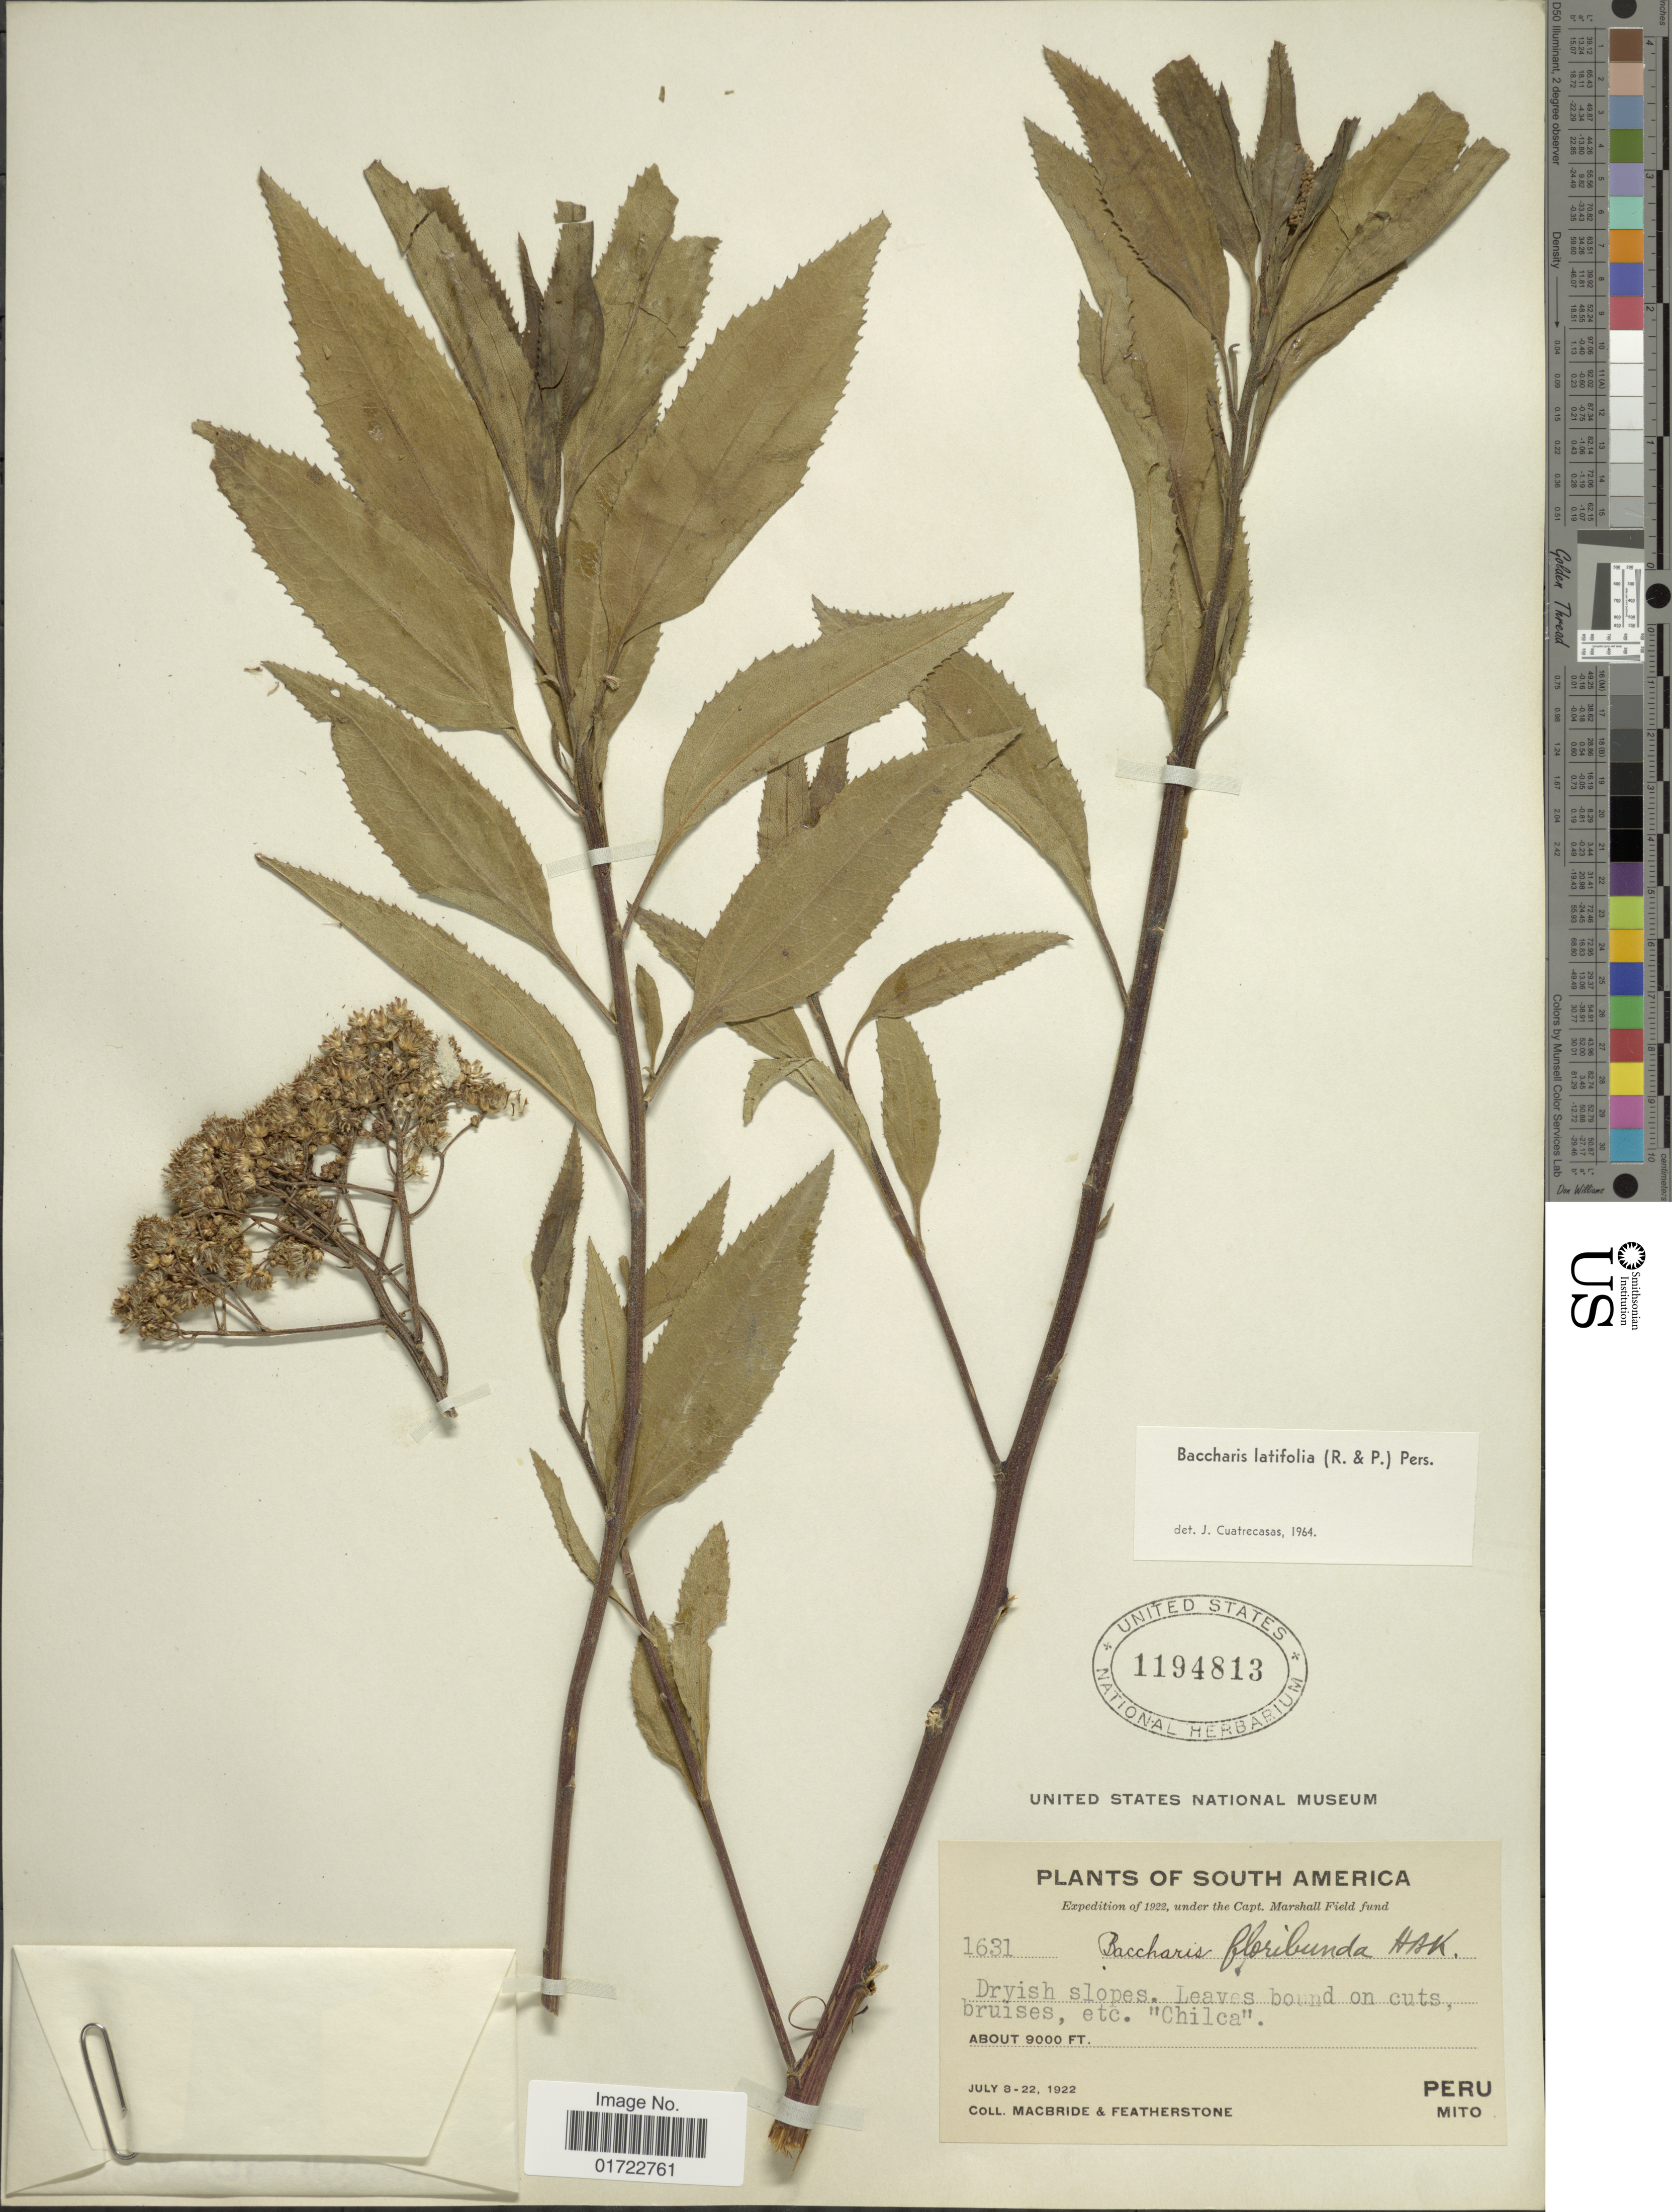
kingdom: Plantae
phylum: Tracheophyta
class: Magnoliopsida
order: Asterales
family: Asteraceae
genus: Baccharis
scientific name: Baccharis latifolia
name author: (Ruiz & Pav.) Pers.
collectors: Macbride, -- & -. Featherstone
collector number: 1631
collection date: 1922-07-08/1922-07-22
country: Peru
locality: Mito.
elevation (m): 2743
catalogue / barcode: US 1194813